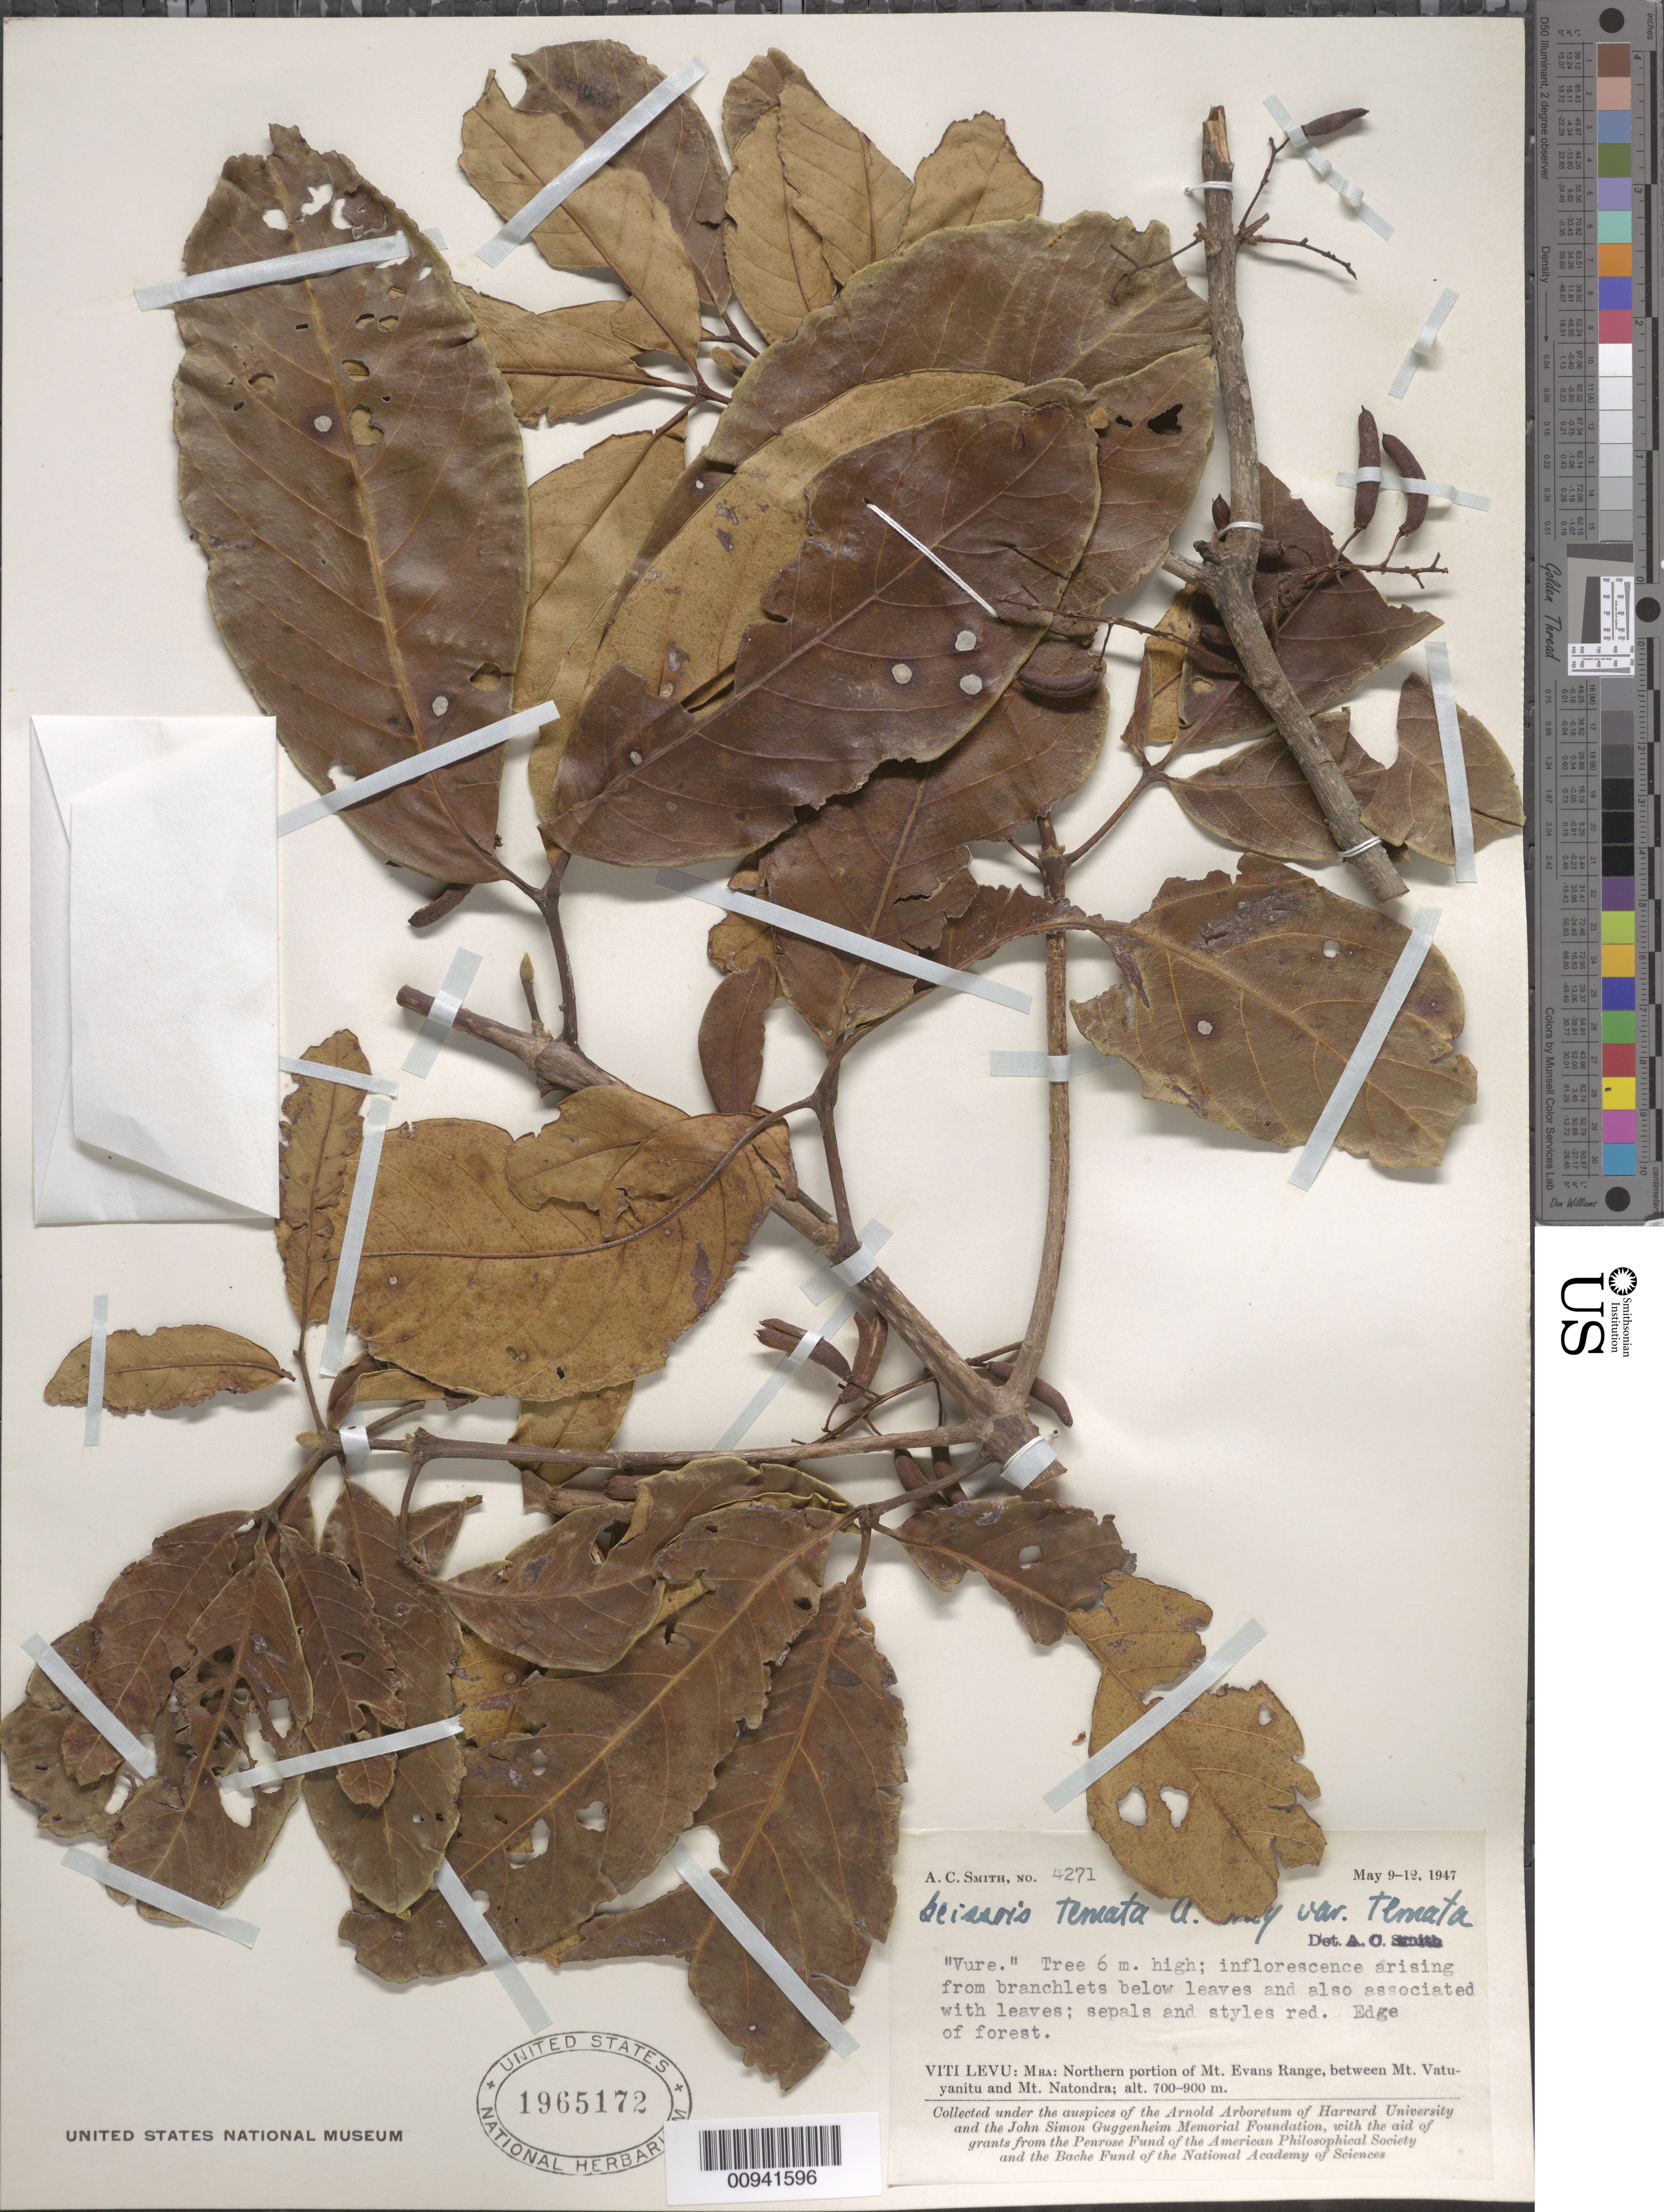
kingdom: Plantae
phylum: Tracheophyta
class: Magnoliopsida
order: Oxalidales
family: Cunoniaceae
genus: Geissois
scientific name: Geissois ternata var. ternata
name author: A. Gray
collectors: C. A. Smith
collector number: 4271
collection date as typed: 09 May 1947 to 12 May 1947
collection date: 1947-05-09/1947-05-12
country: Fiji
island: Viti Levu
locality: Mba: Northern portion of Mt. Evans Range, between Mt. Vatuyanitu and Mt. Natondra.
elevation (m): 700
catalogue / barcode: US 1965172